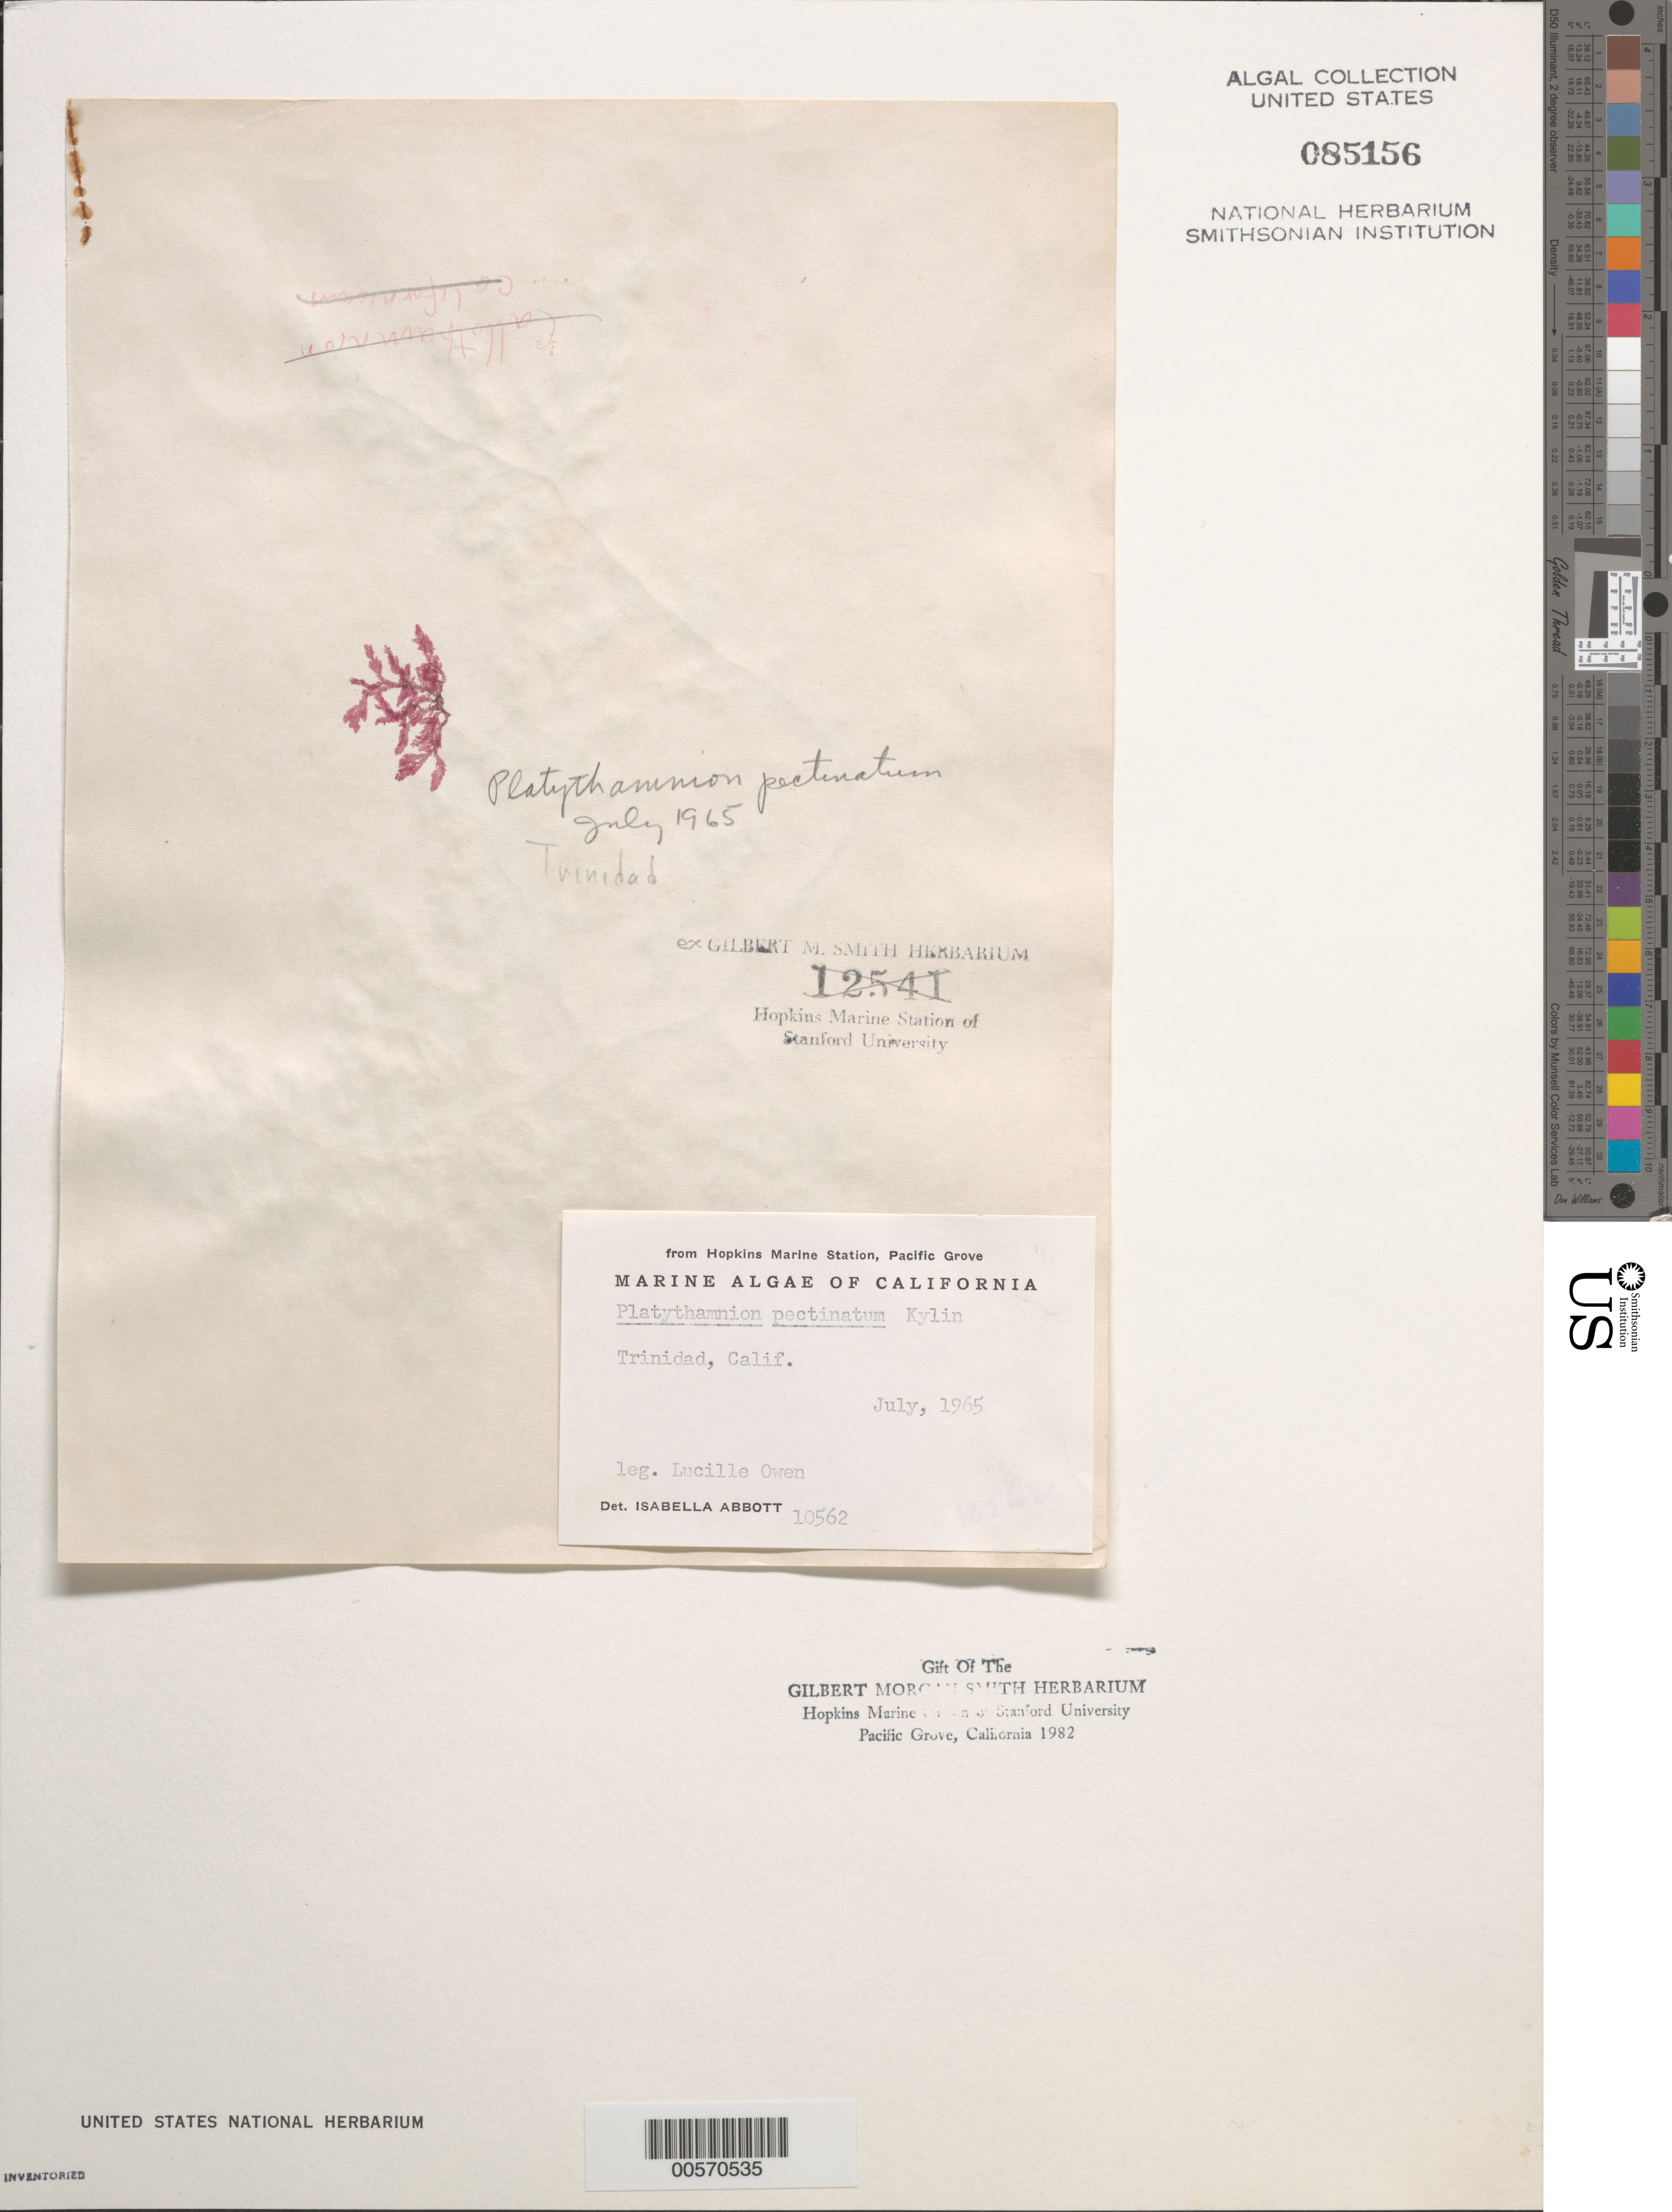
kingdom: Plantae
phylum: Rhodophyta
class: Florideophyceae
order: Ceramiales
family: Ceramiaceae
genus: Pterothamnion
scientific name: Pterothamnion pectinatum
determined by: Algae name updating Project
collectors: L. Owen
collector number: IAA 10562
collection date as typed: Jul 1965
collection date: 1965-07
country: United States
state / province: California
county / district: Humboldt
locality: Trinidad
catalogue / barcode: US 85156